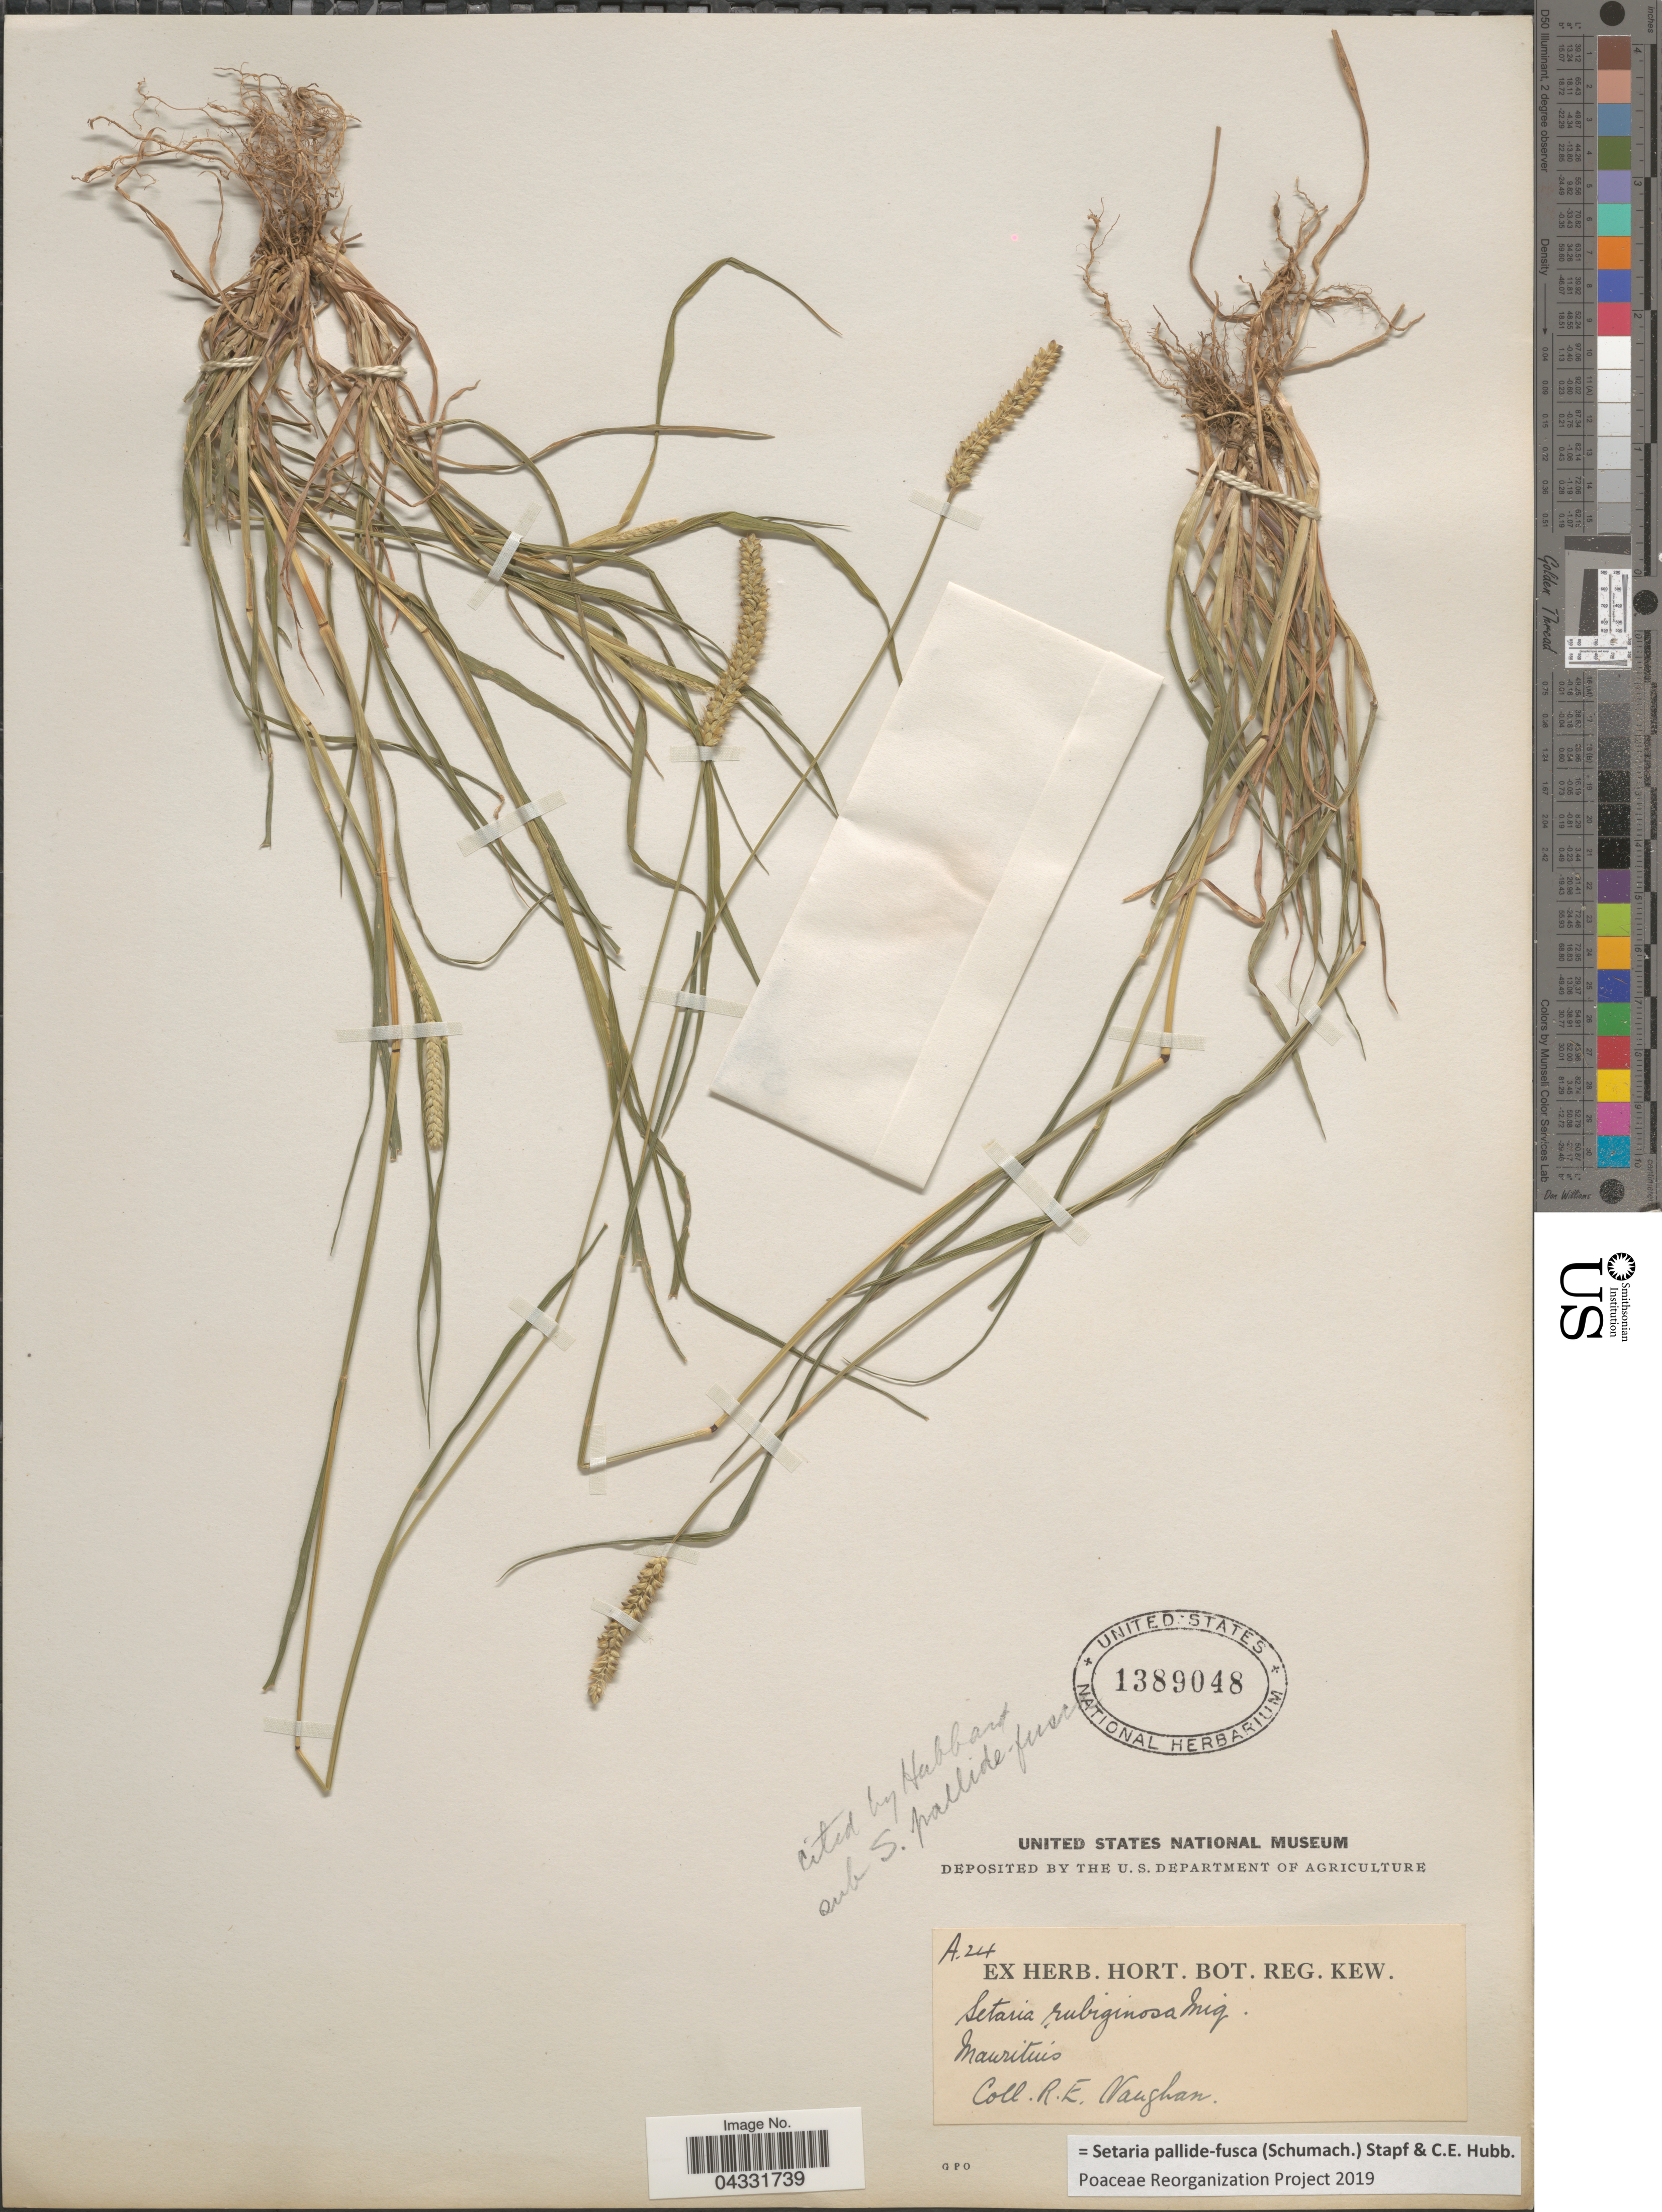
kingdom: Plantae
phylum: Tracheophyta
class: Liliopsida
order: Poales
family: Poaceae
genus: Setaria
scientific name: Setaria pallide-fusca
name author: (Schumach.) Stapf & C.E. Hubb.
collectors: R. Vaughan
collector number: A24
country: Mauritius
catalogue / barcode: US 1389048